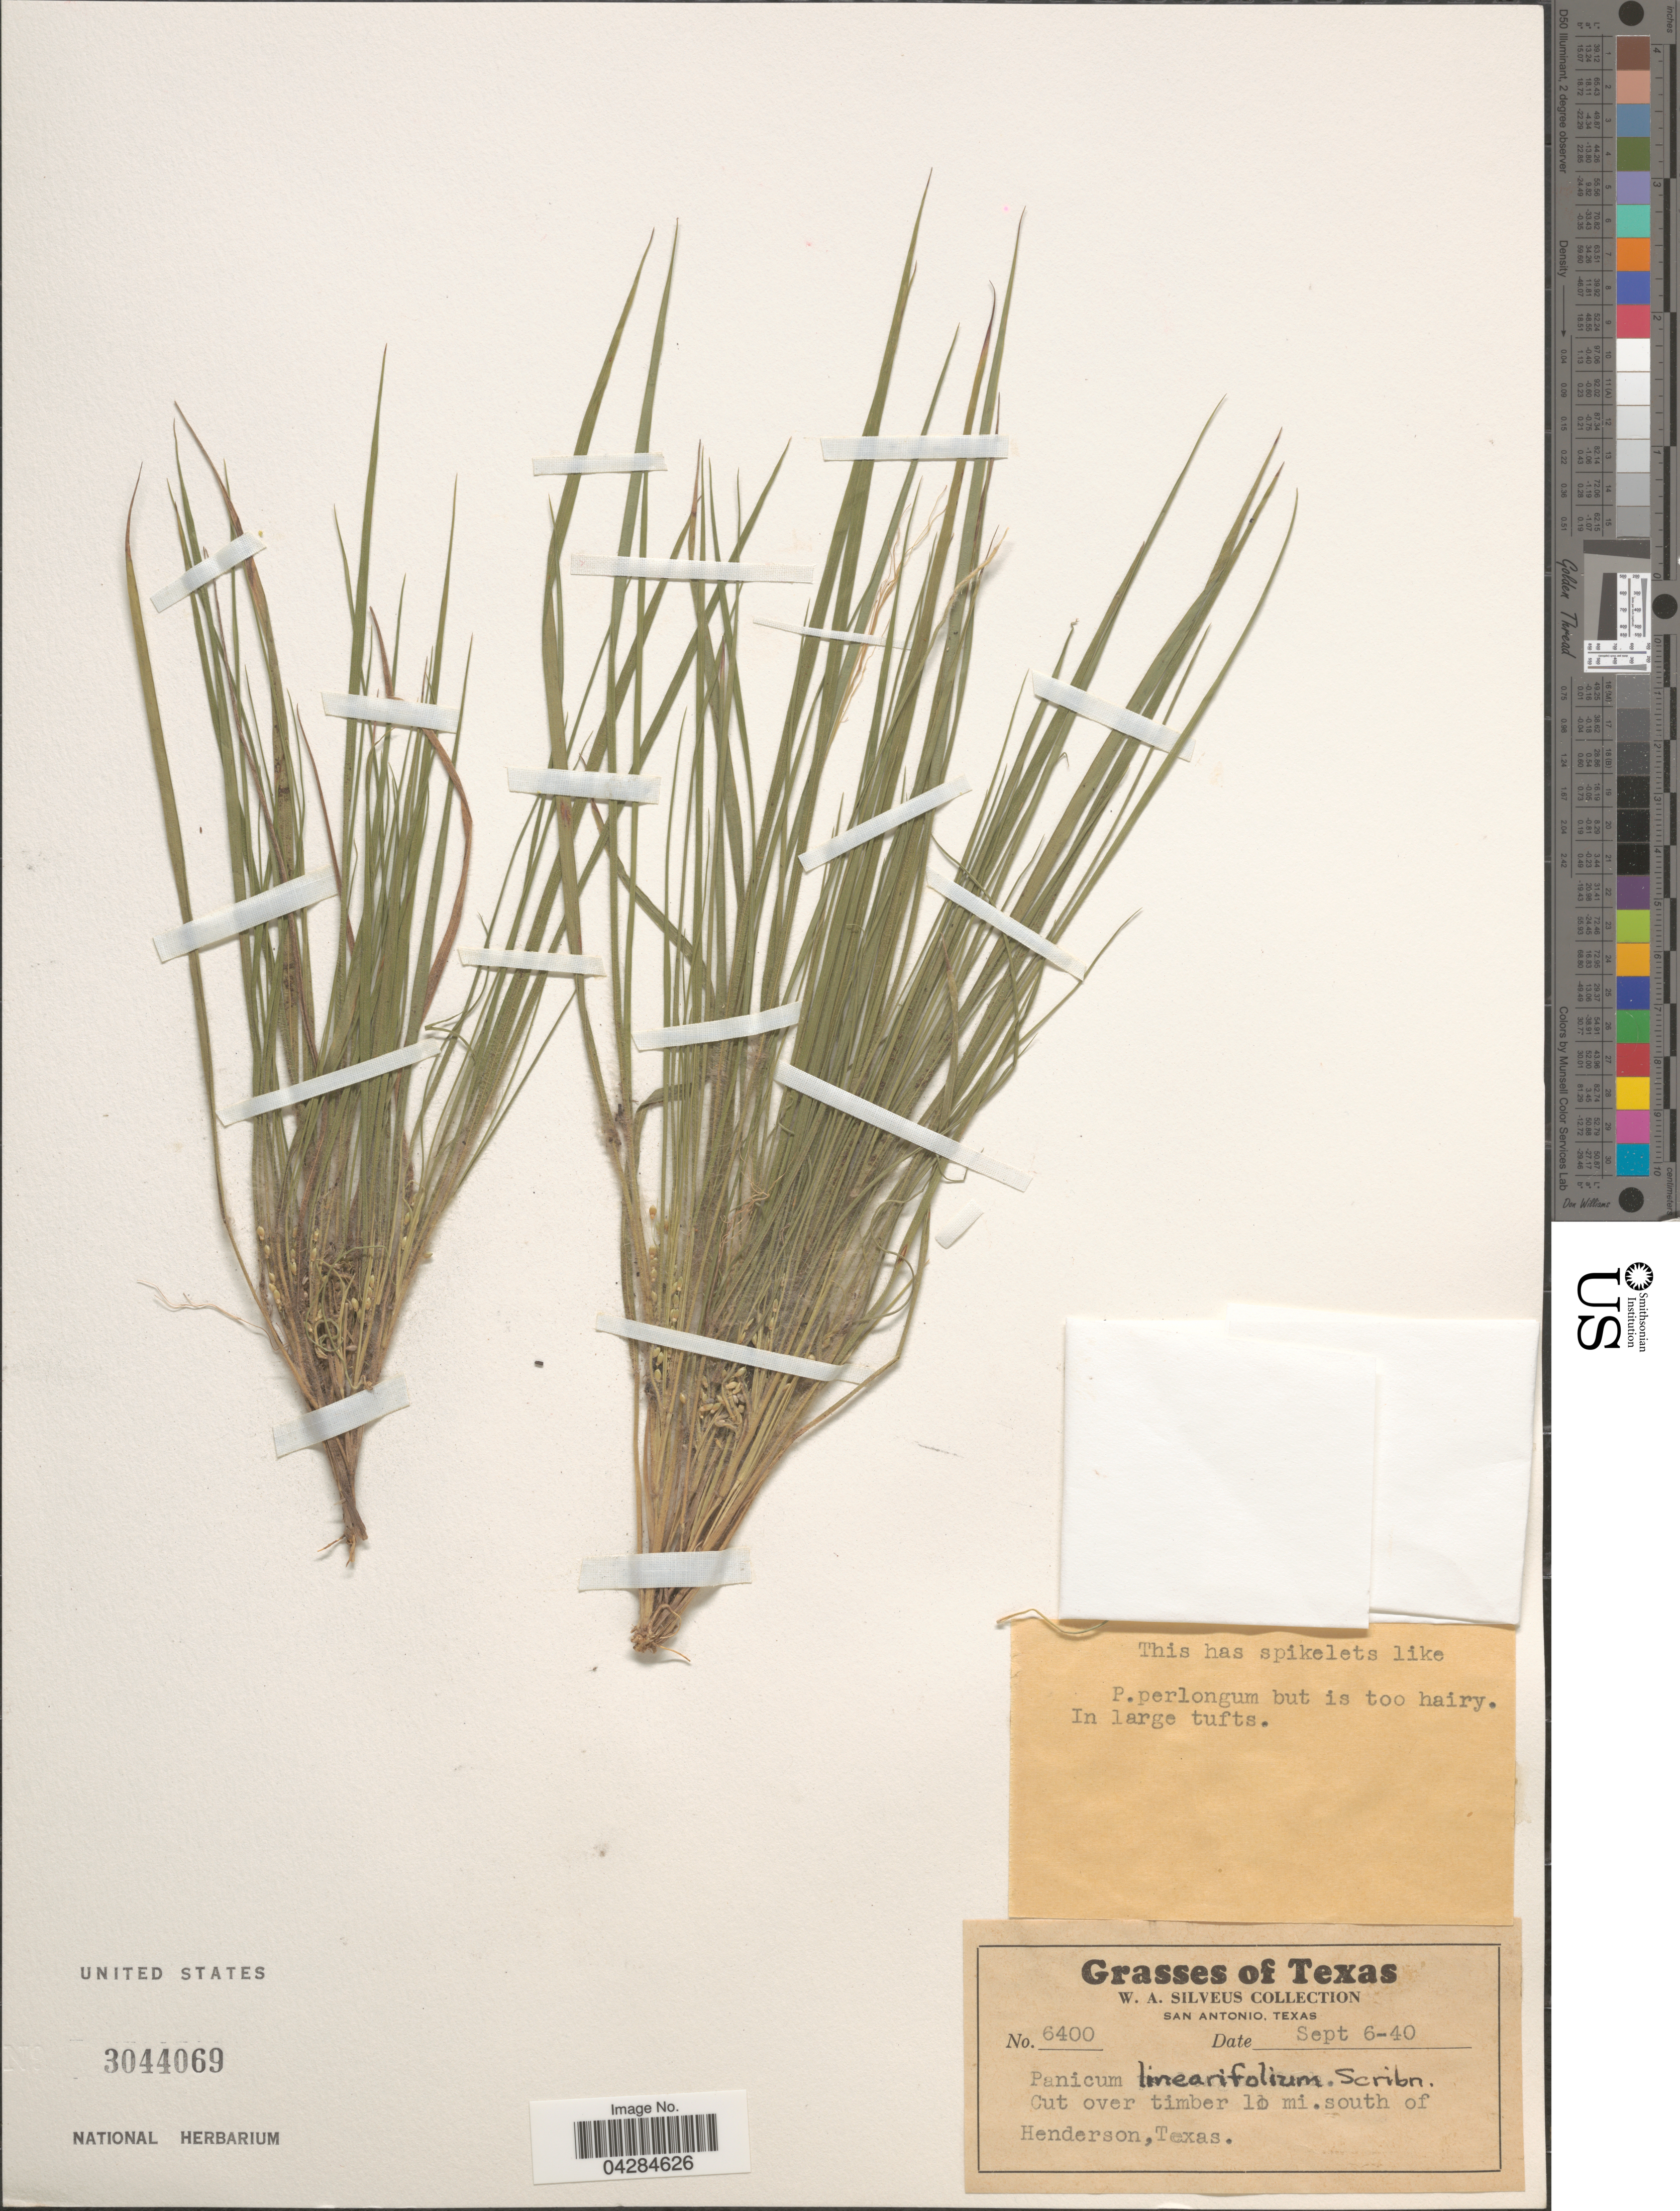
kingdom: Plantae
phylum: Tracheophyta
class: Liliopsida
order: Poales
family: Poaceae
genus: Dichanthelium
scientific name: Dichanthelium perlongum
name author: (Nash) Freckmann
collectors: W. Silveus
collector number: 6400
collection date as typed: Transcribed d/m/y: 6/9/40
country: United States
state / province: Texas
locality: Cut over timber 10 mi. south of Henderson.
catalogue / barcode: US 3044069